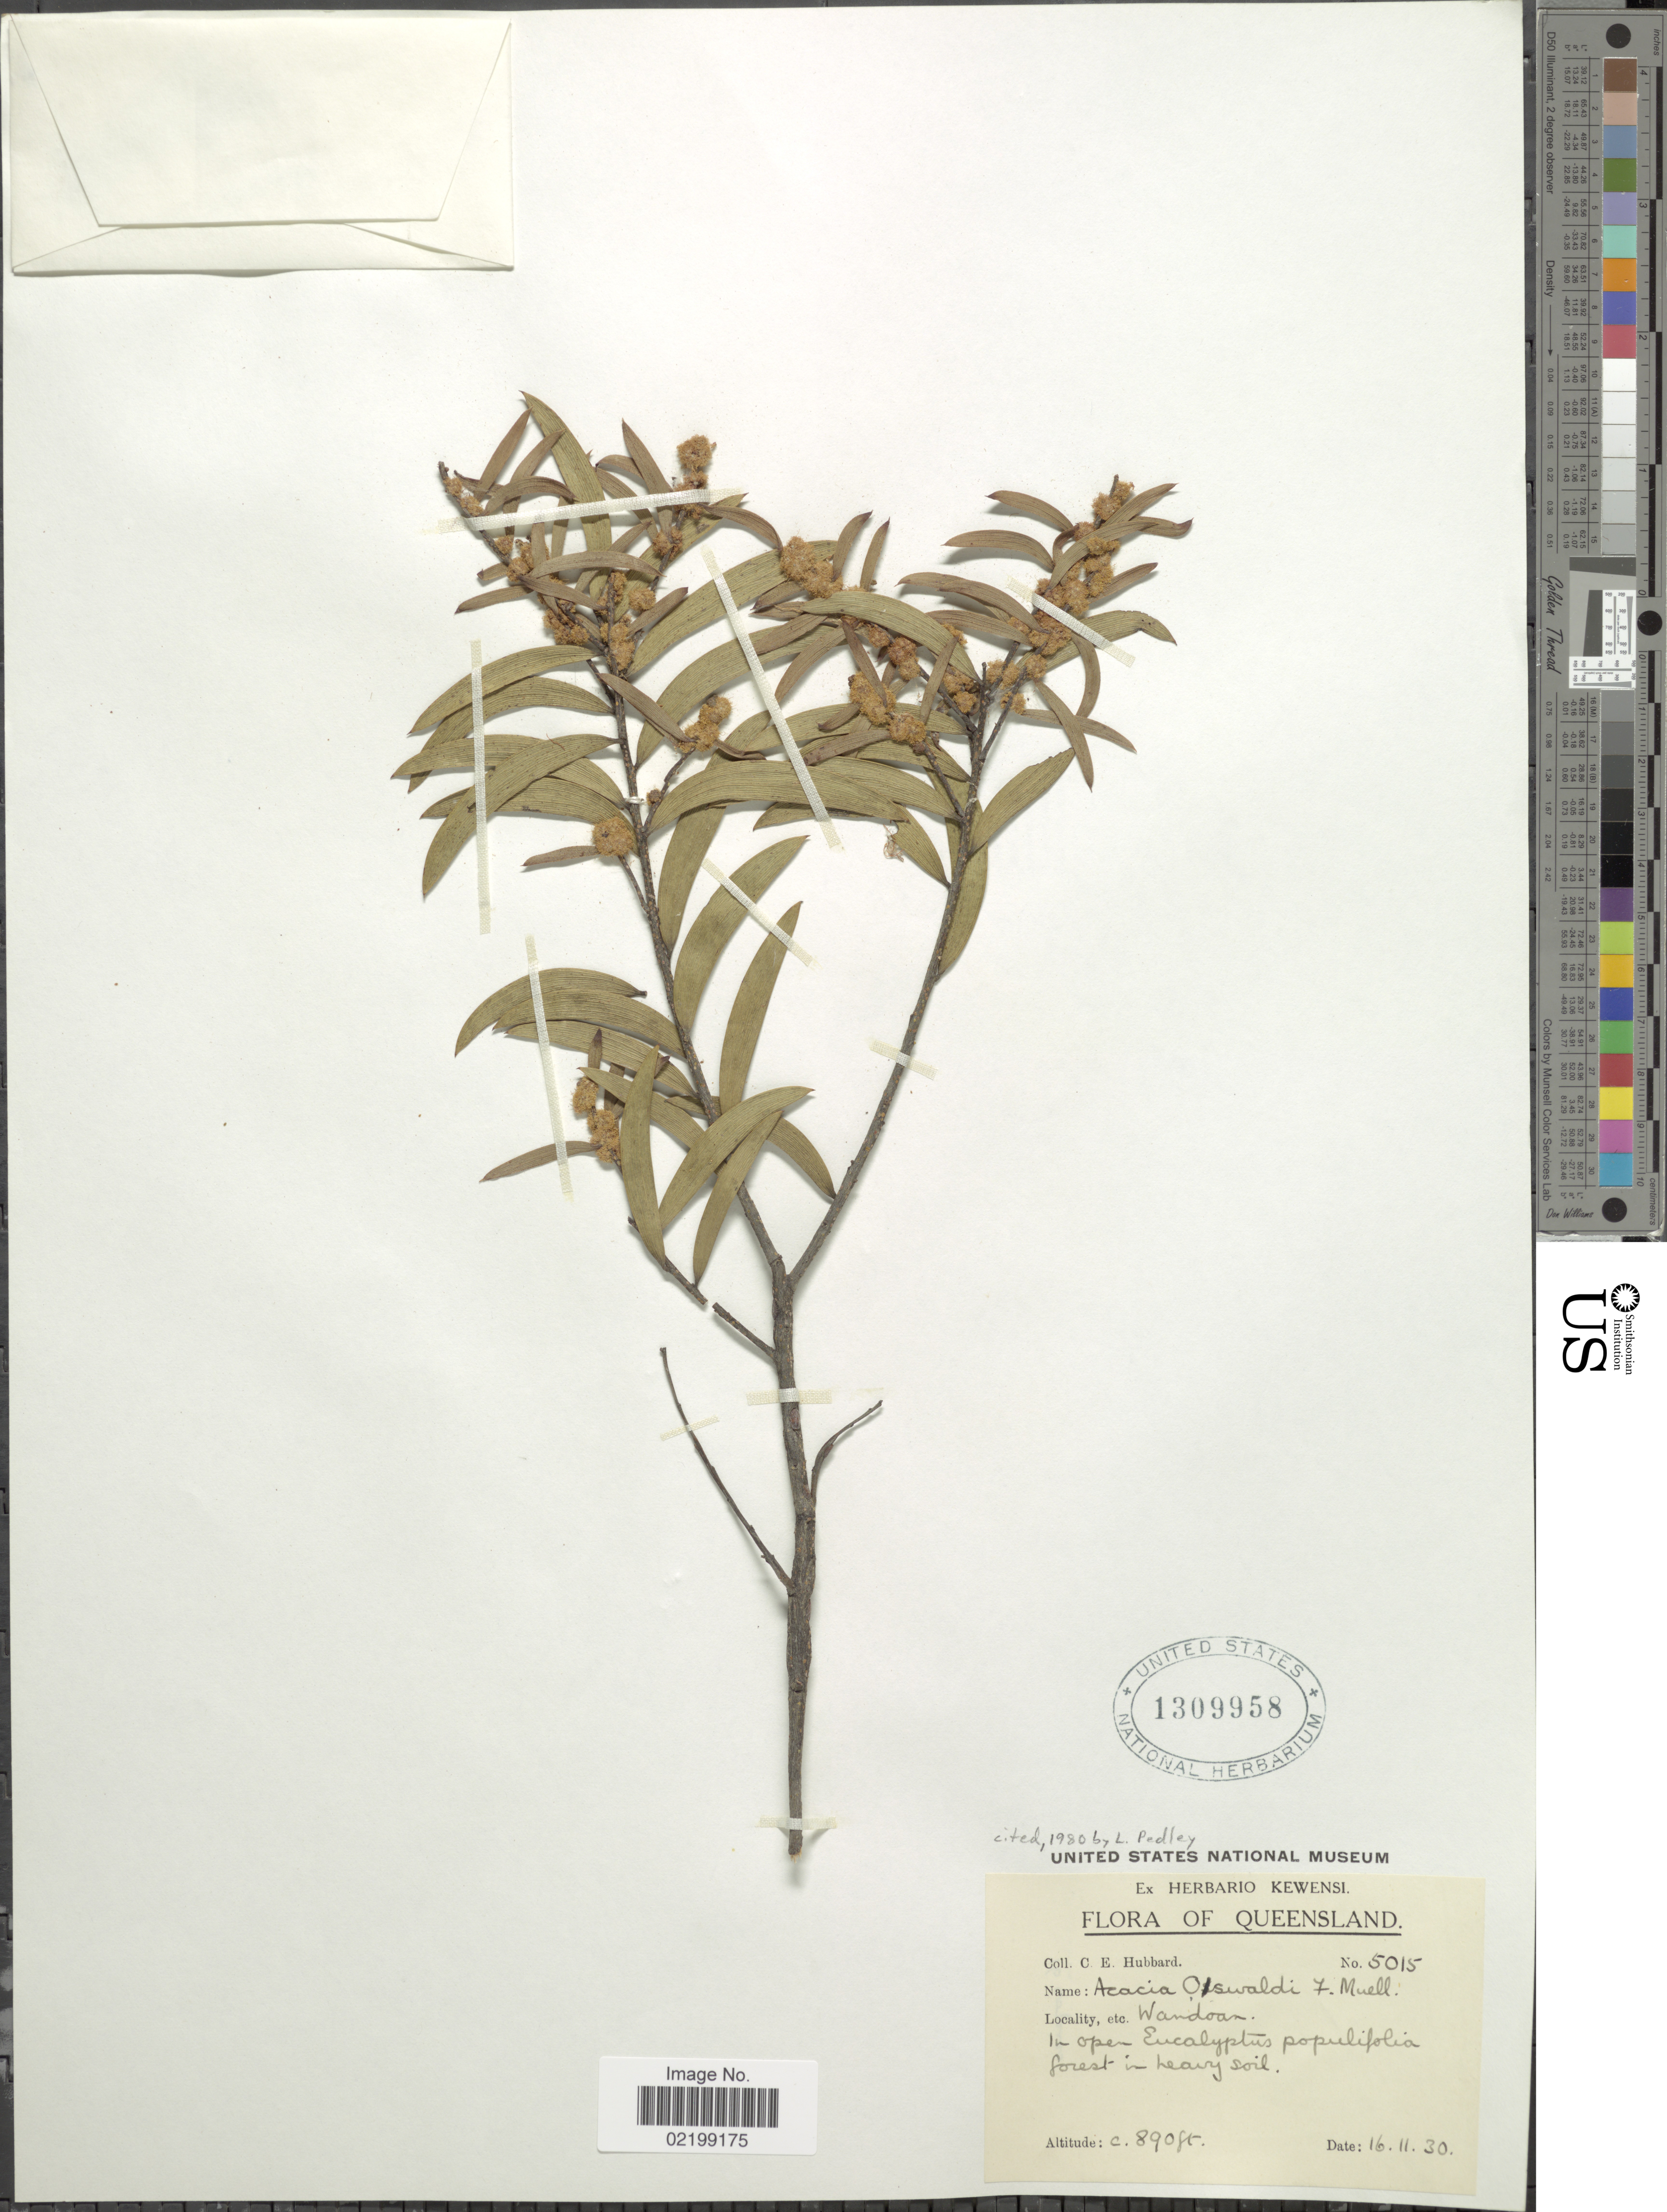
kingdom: Plantae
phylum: Tracheophyta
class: Magnoliopsida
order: Fabales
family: Fabaceae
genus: Acacia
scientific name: Acacia oswaldii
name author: F. Muell.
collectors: C. E. Hubbard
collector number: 5015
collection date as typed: Transcribed d/m/y: 16/11/30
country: Australia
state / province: Queensland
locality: Wandoan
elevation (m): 271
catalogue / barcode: US 1309958